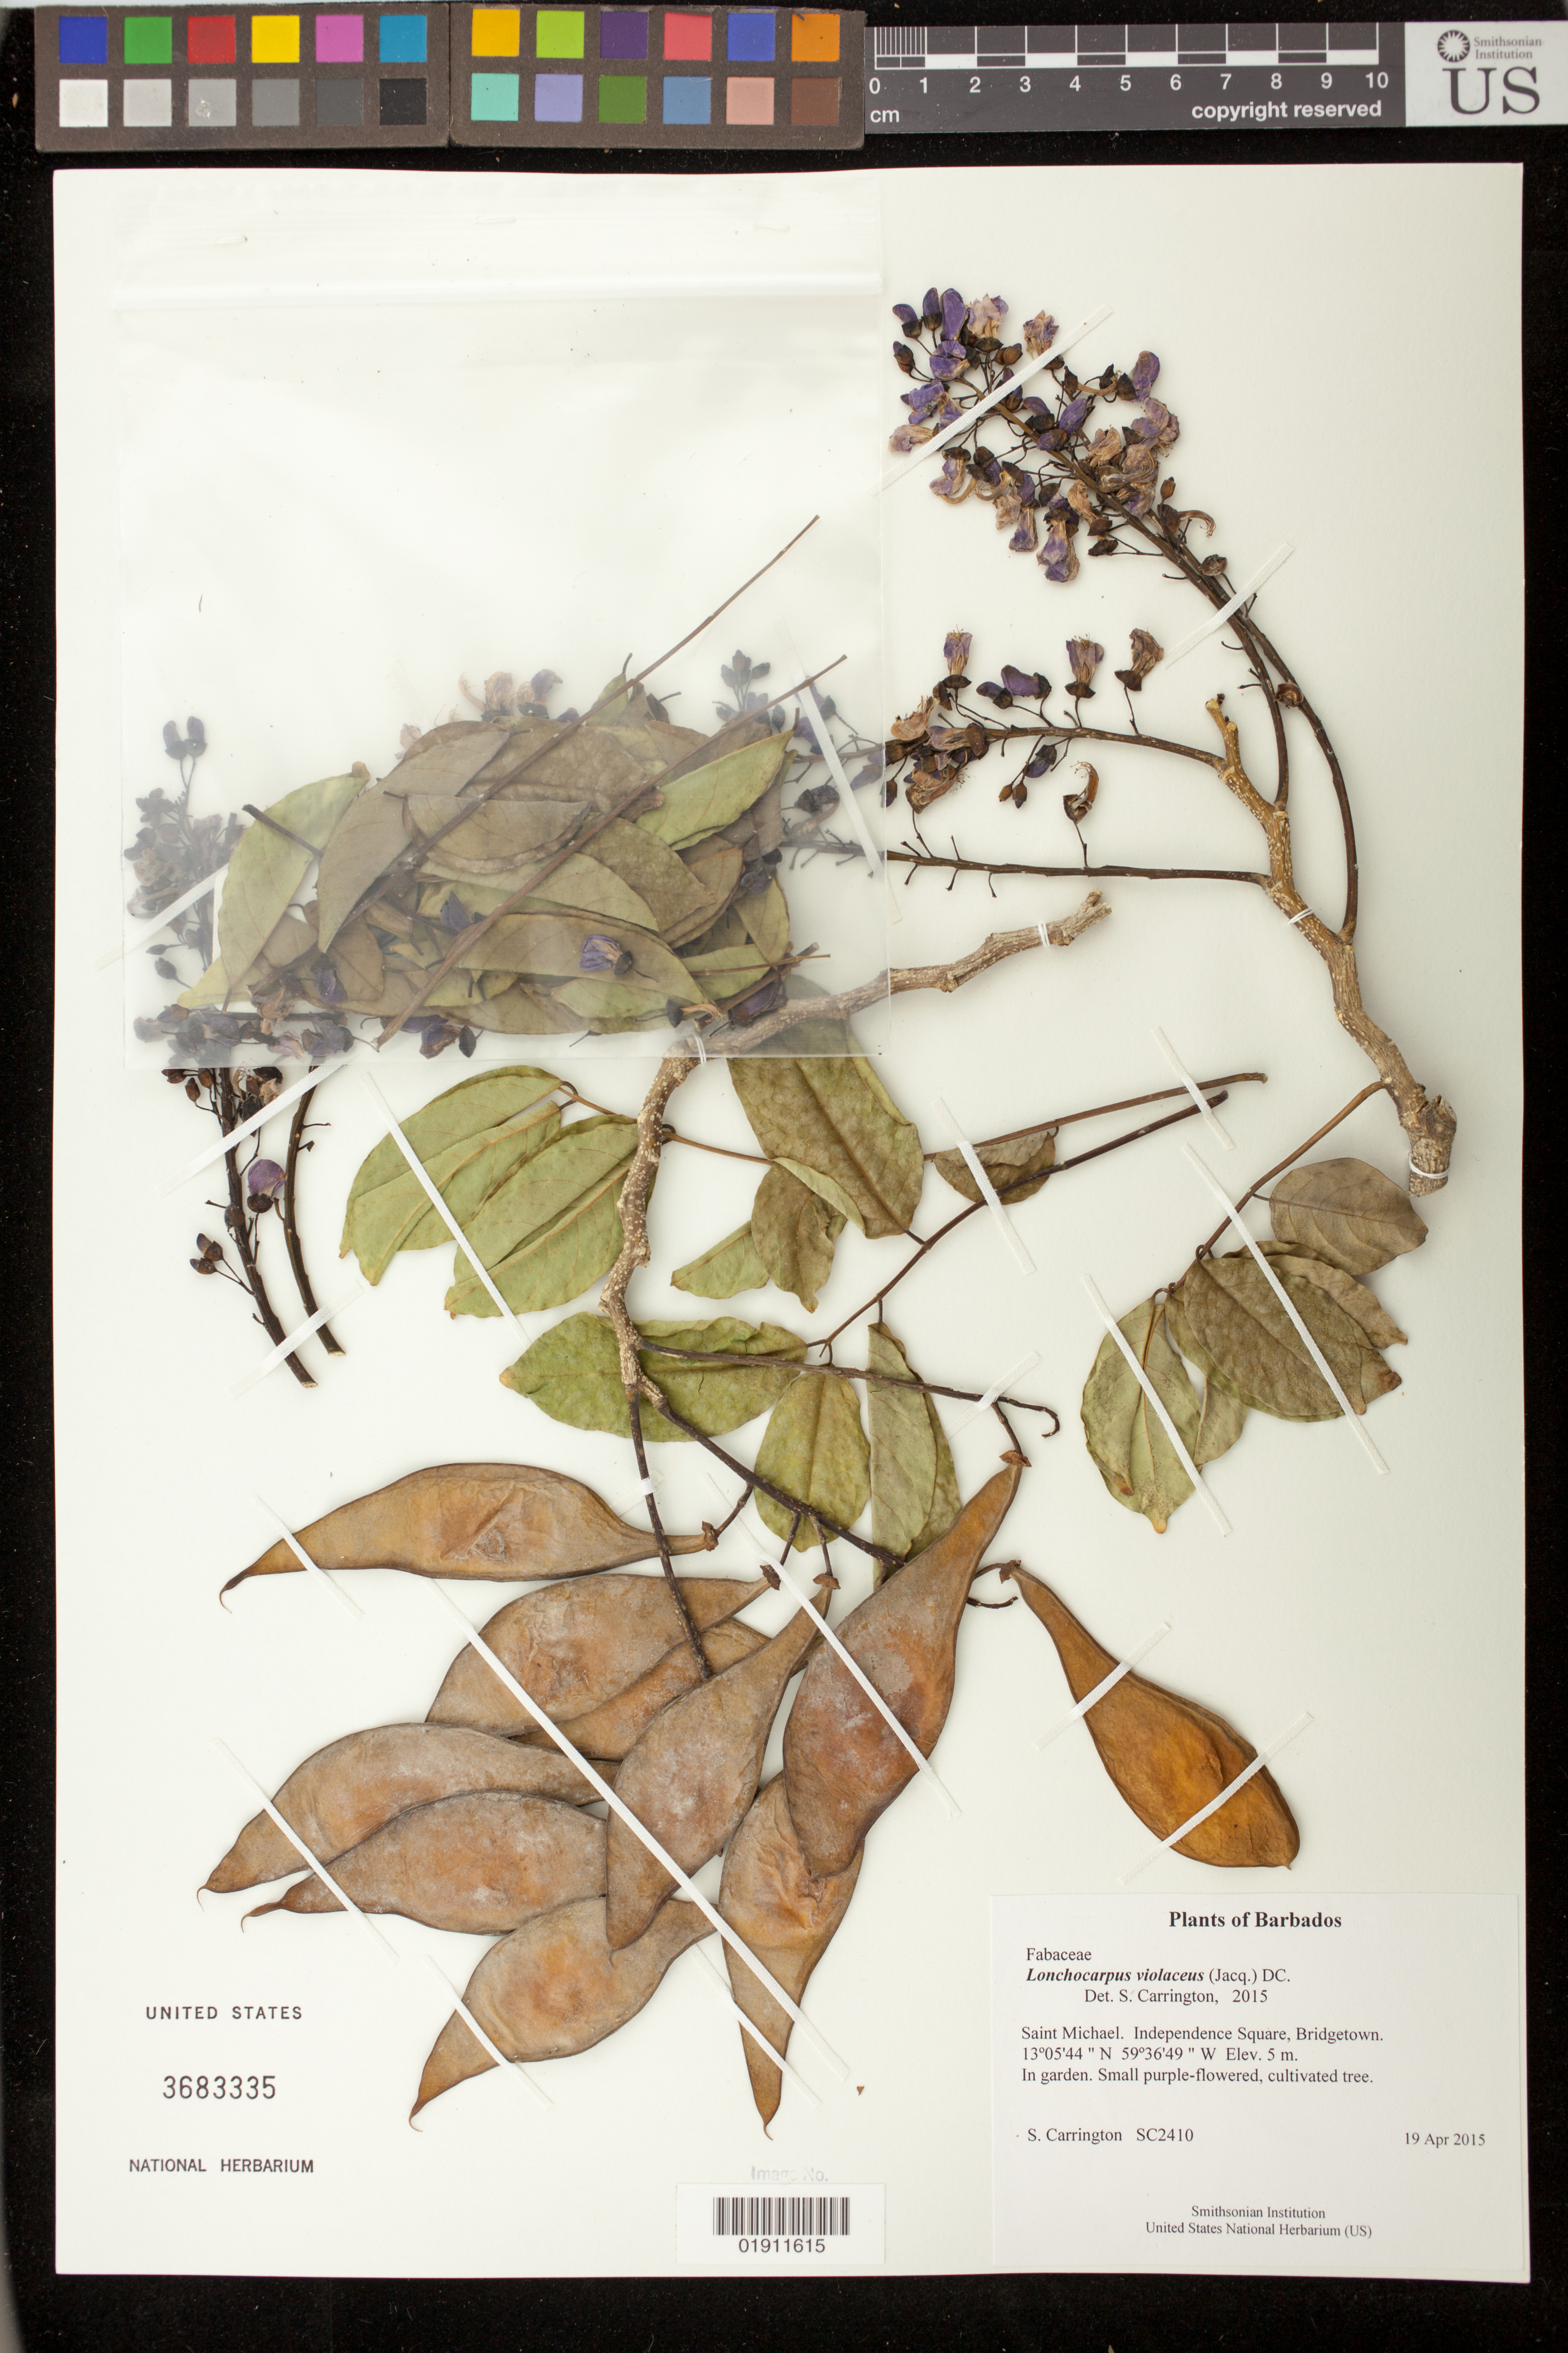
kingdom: Plantae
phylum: Tracheophyta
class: Magnoliopsida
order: Fabales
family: Fabaceae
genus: Lonchocarpus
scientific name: Lonchocarpus violaceus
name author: (Jacq.) DC.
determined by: Carrington, C. M. S.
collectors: C. M. S. Carrington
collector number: SC2410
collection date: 2015-04-19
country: Barbados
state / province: Saint Michael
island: Barbados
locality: Independence Square, Bridgetown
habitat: Garden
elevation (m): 5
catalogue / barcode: US 3683335